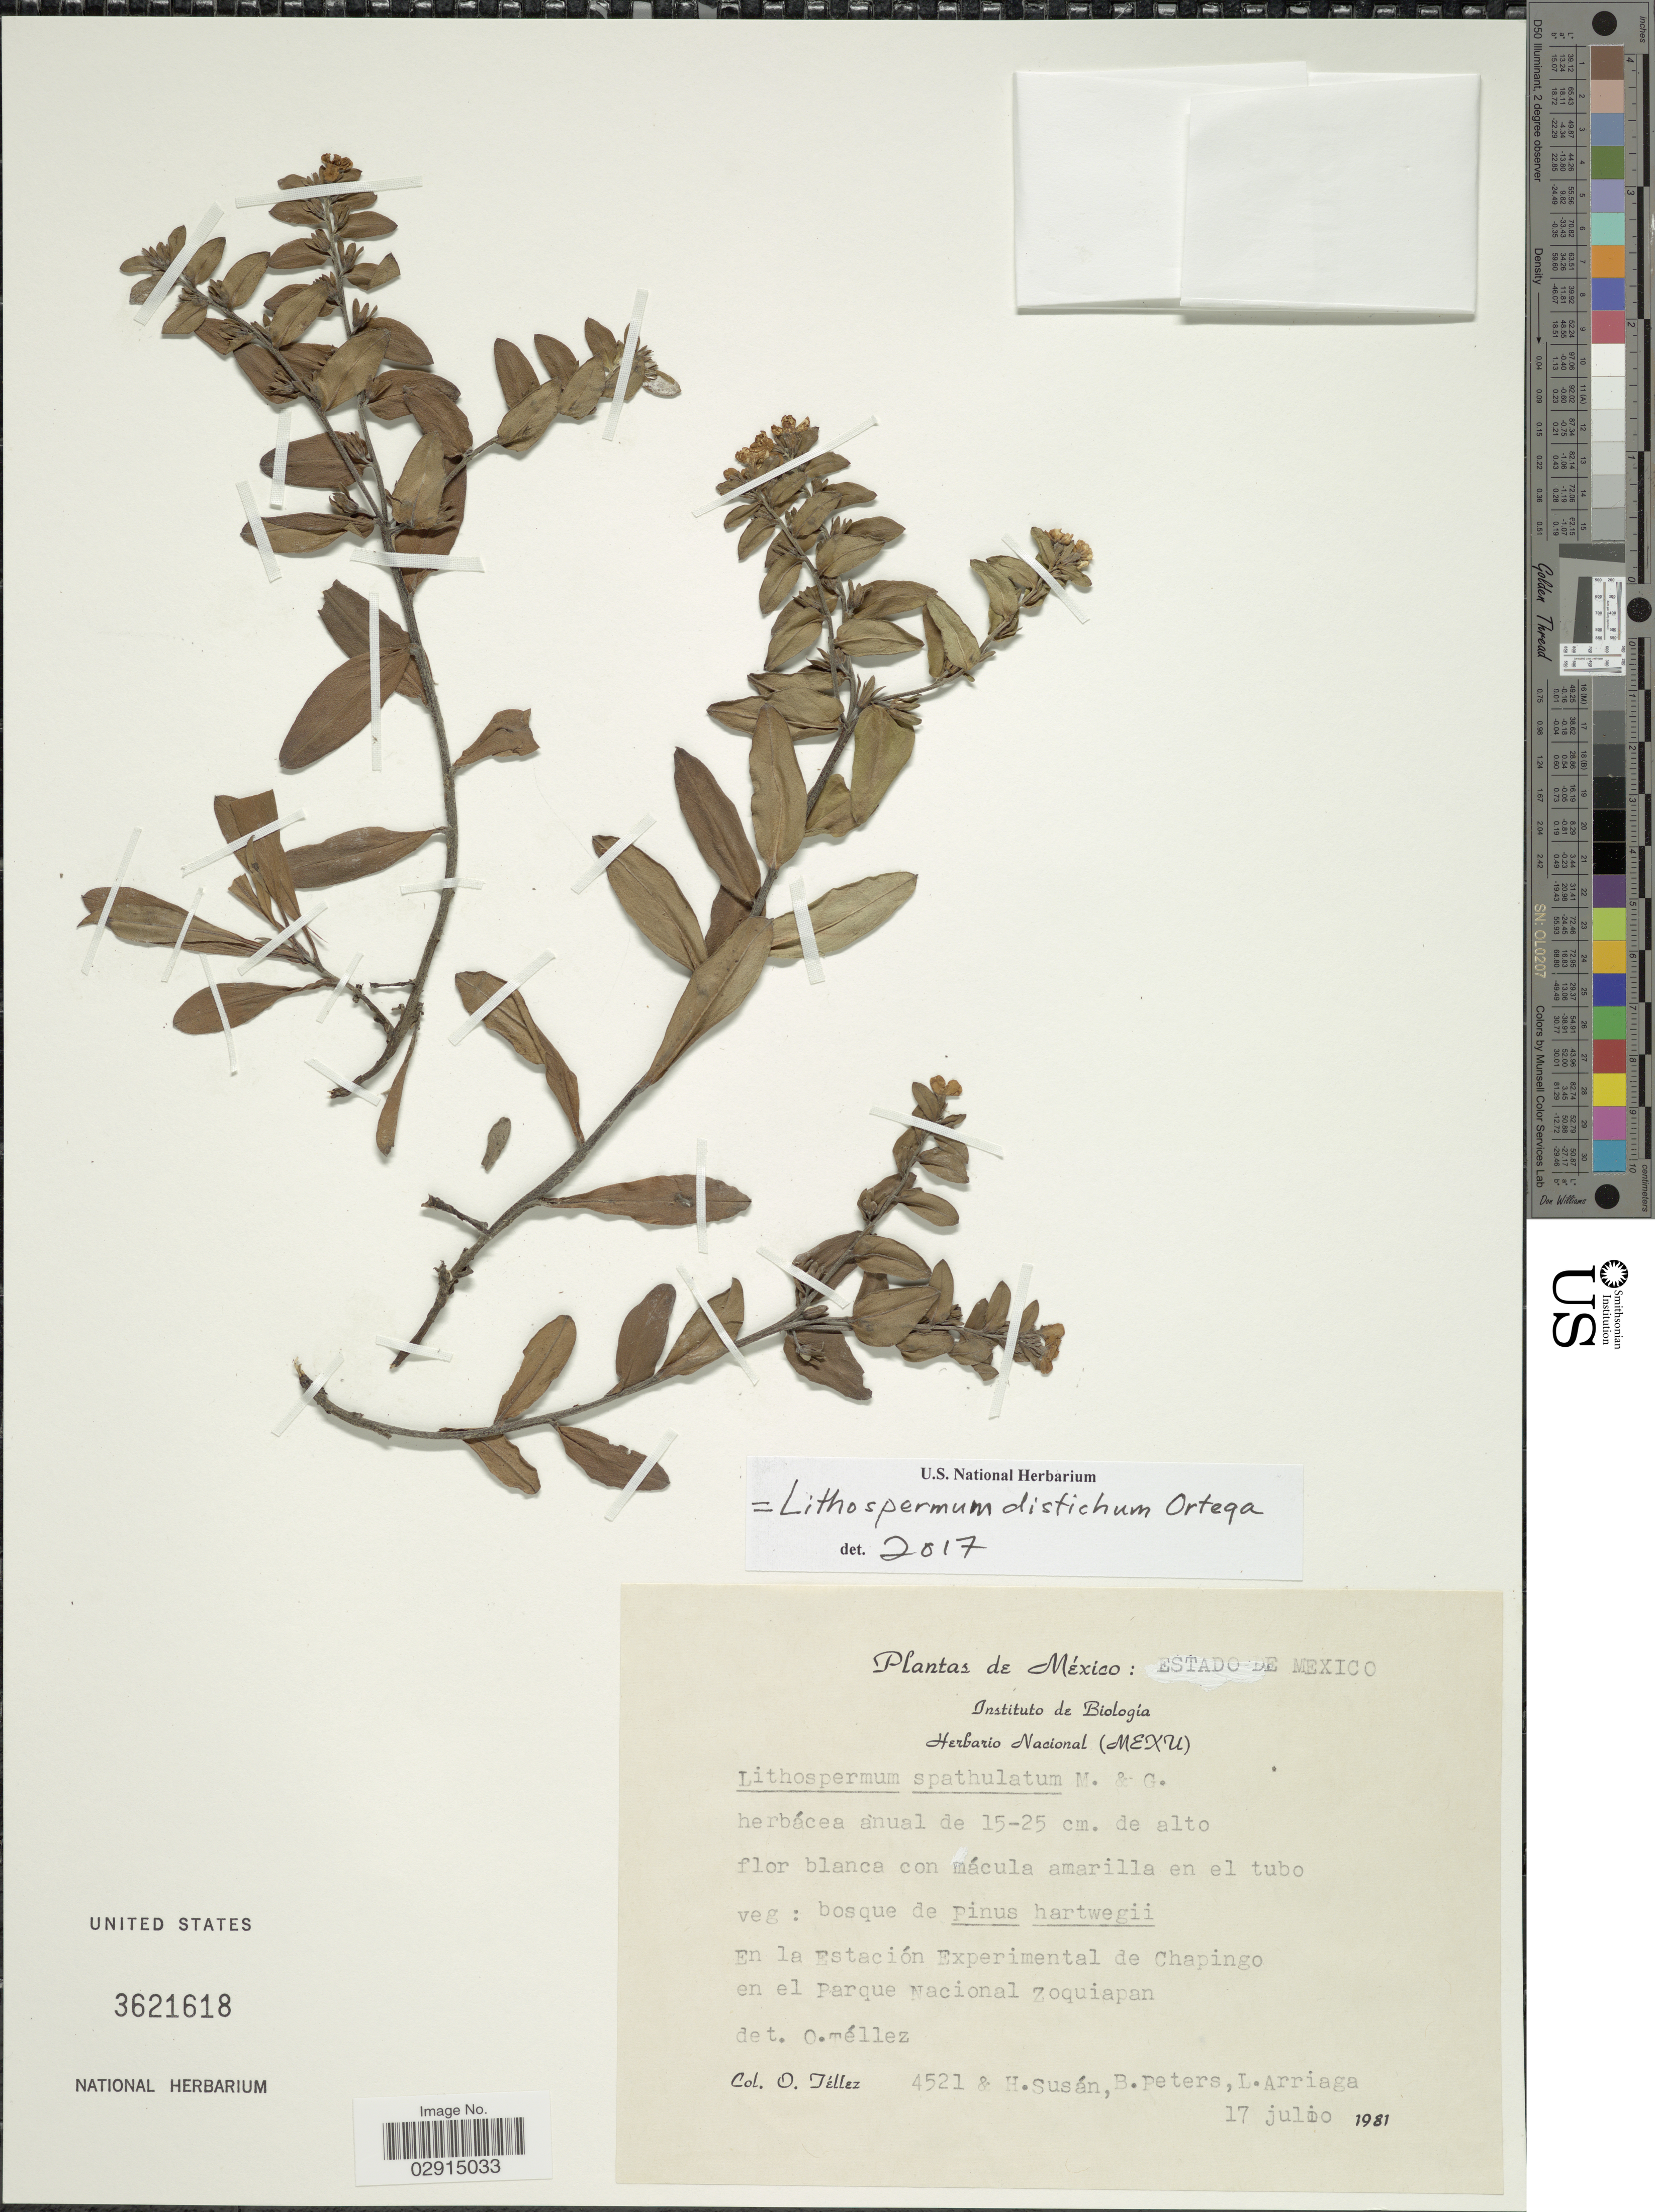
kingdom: Plantae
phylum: Tracheophyta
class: Magnoliopsida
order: Boraginales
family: Boraginaceae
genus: Lithospermum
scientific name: Lithospermum distichum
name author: Ortega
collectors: O. Tellez, H. Susán, B. Peters & L. Arriaga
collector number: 4521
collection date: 1981-07-17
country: Mexico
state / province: México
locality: En la Estación Experimental de Chapingo en el Parque Nacional Zoquiapan. Mexico.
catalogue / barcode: US 3621618